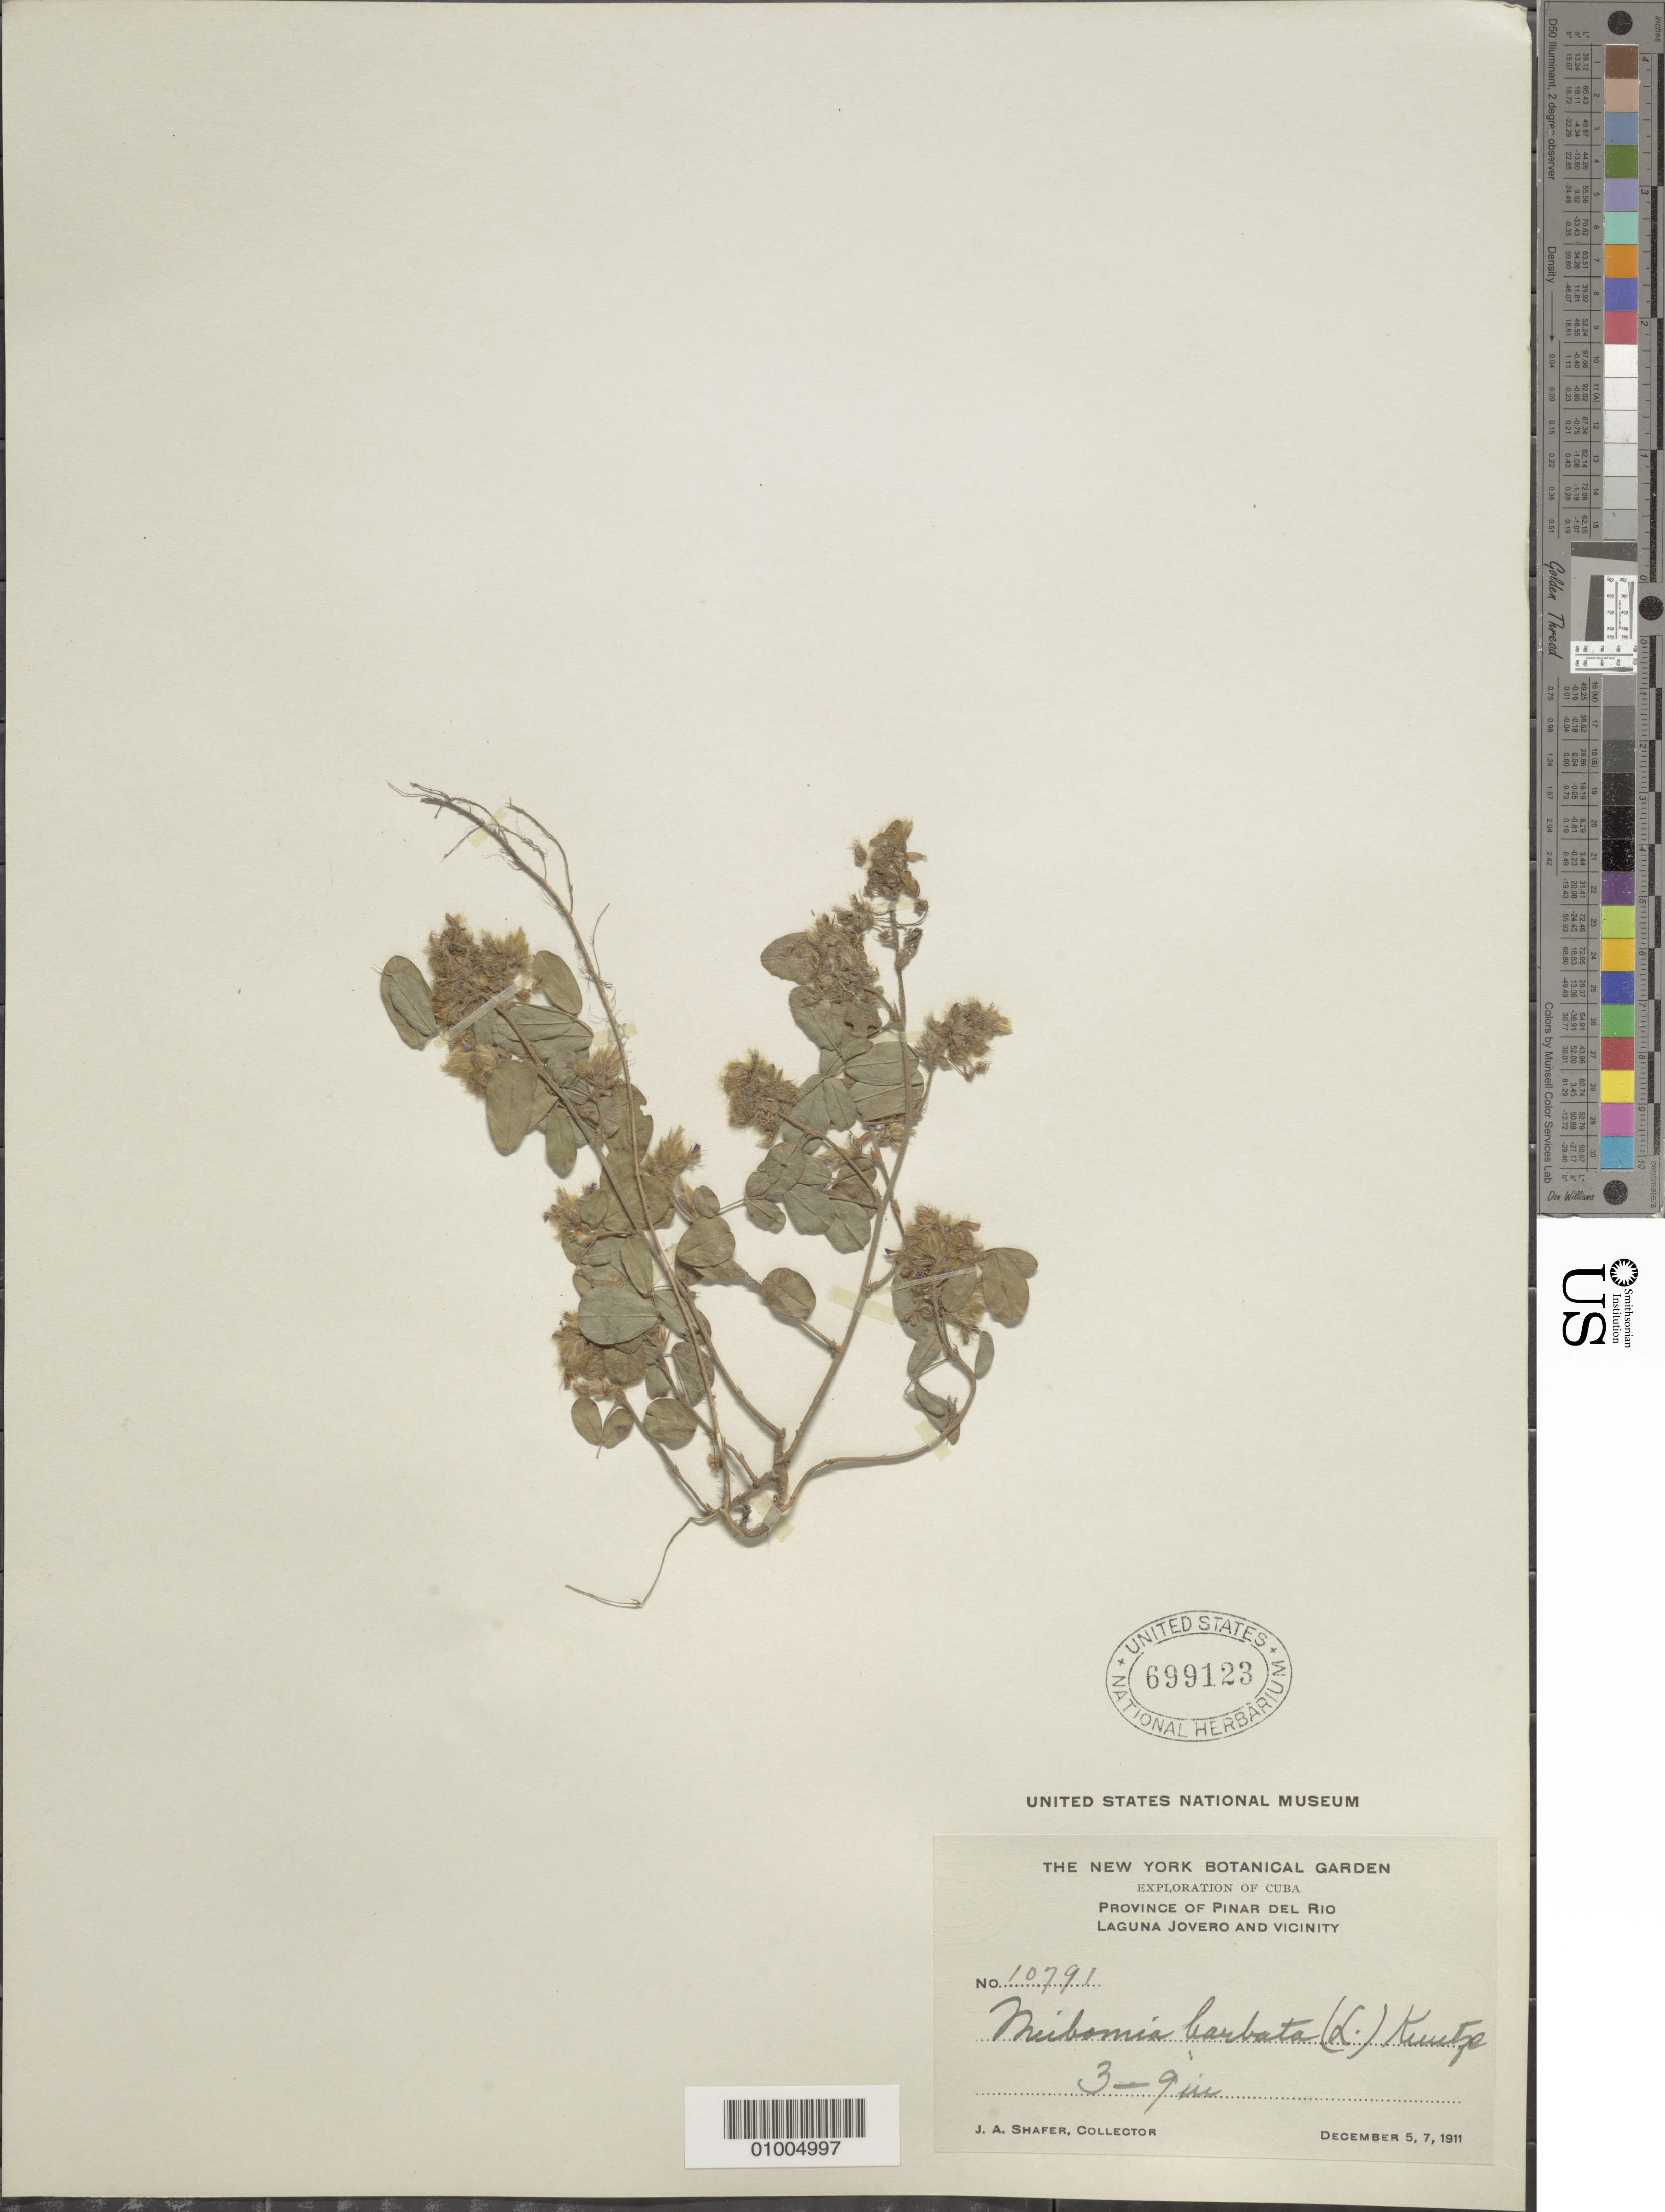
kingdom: Plantae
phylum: Tracheophyta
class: Magnoliopsida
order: Fabales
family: Fabaceae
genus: Grona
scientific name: Grona barbata var. barbata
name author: (L.) H. Ohashi & K. Ohashi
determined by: Strong, Mark T., (BOT), Smithsonian Institution - National Museum of Natural History (UNITED STATES)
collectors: J. A. Shafer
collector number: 10791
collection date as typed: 05 Dec 1911 and 07 Dec 1911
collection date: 1911-12-05,1911-12-07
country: Cuba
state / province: Pinar del Rio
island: Cuba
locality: Pinar del Rio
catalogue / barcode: US 699123